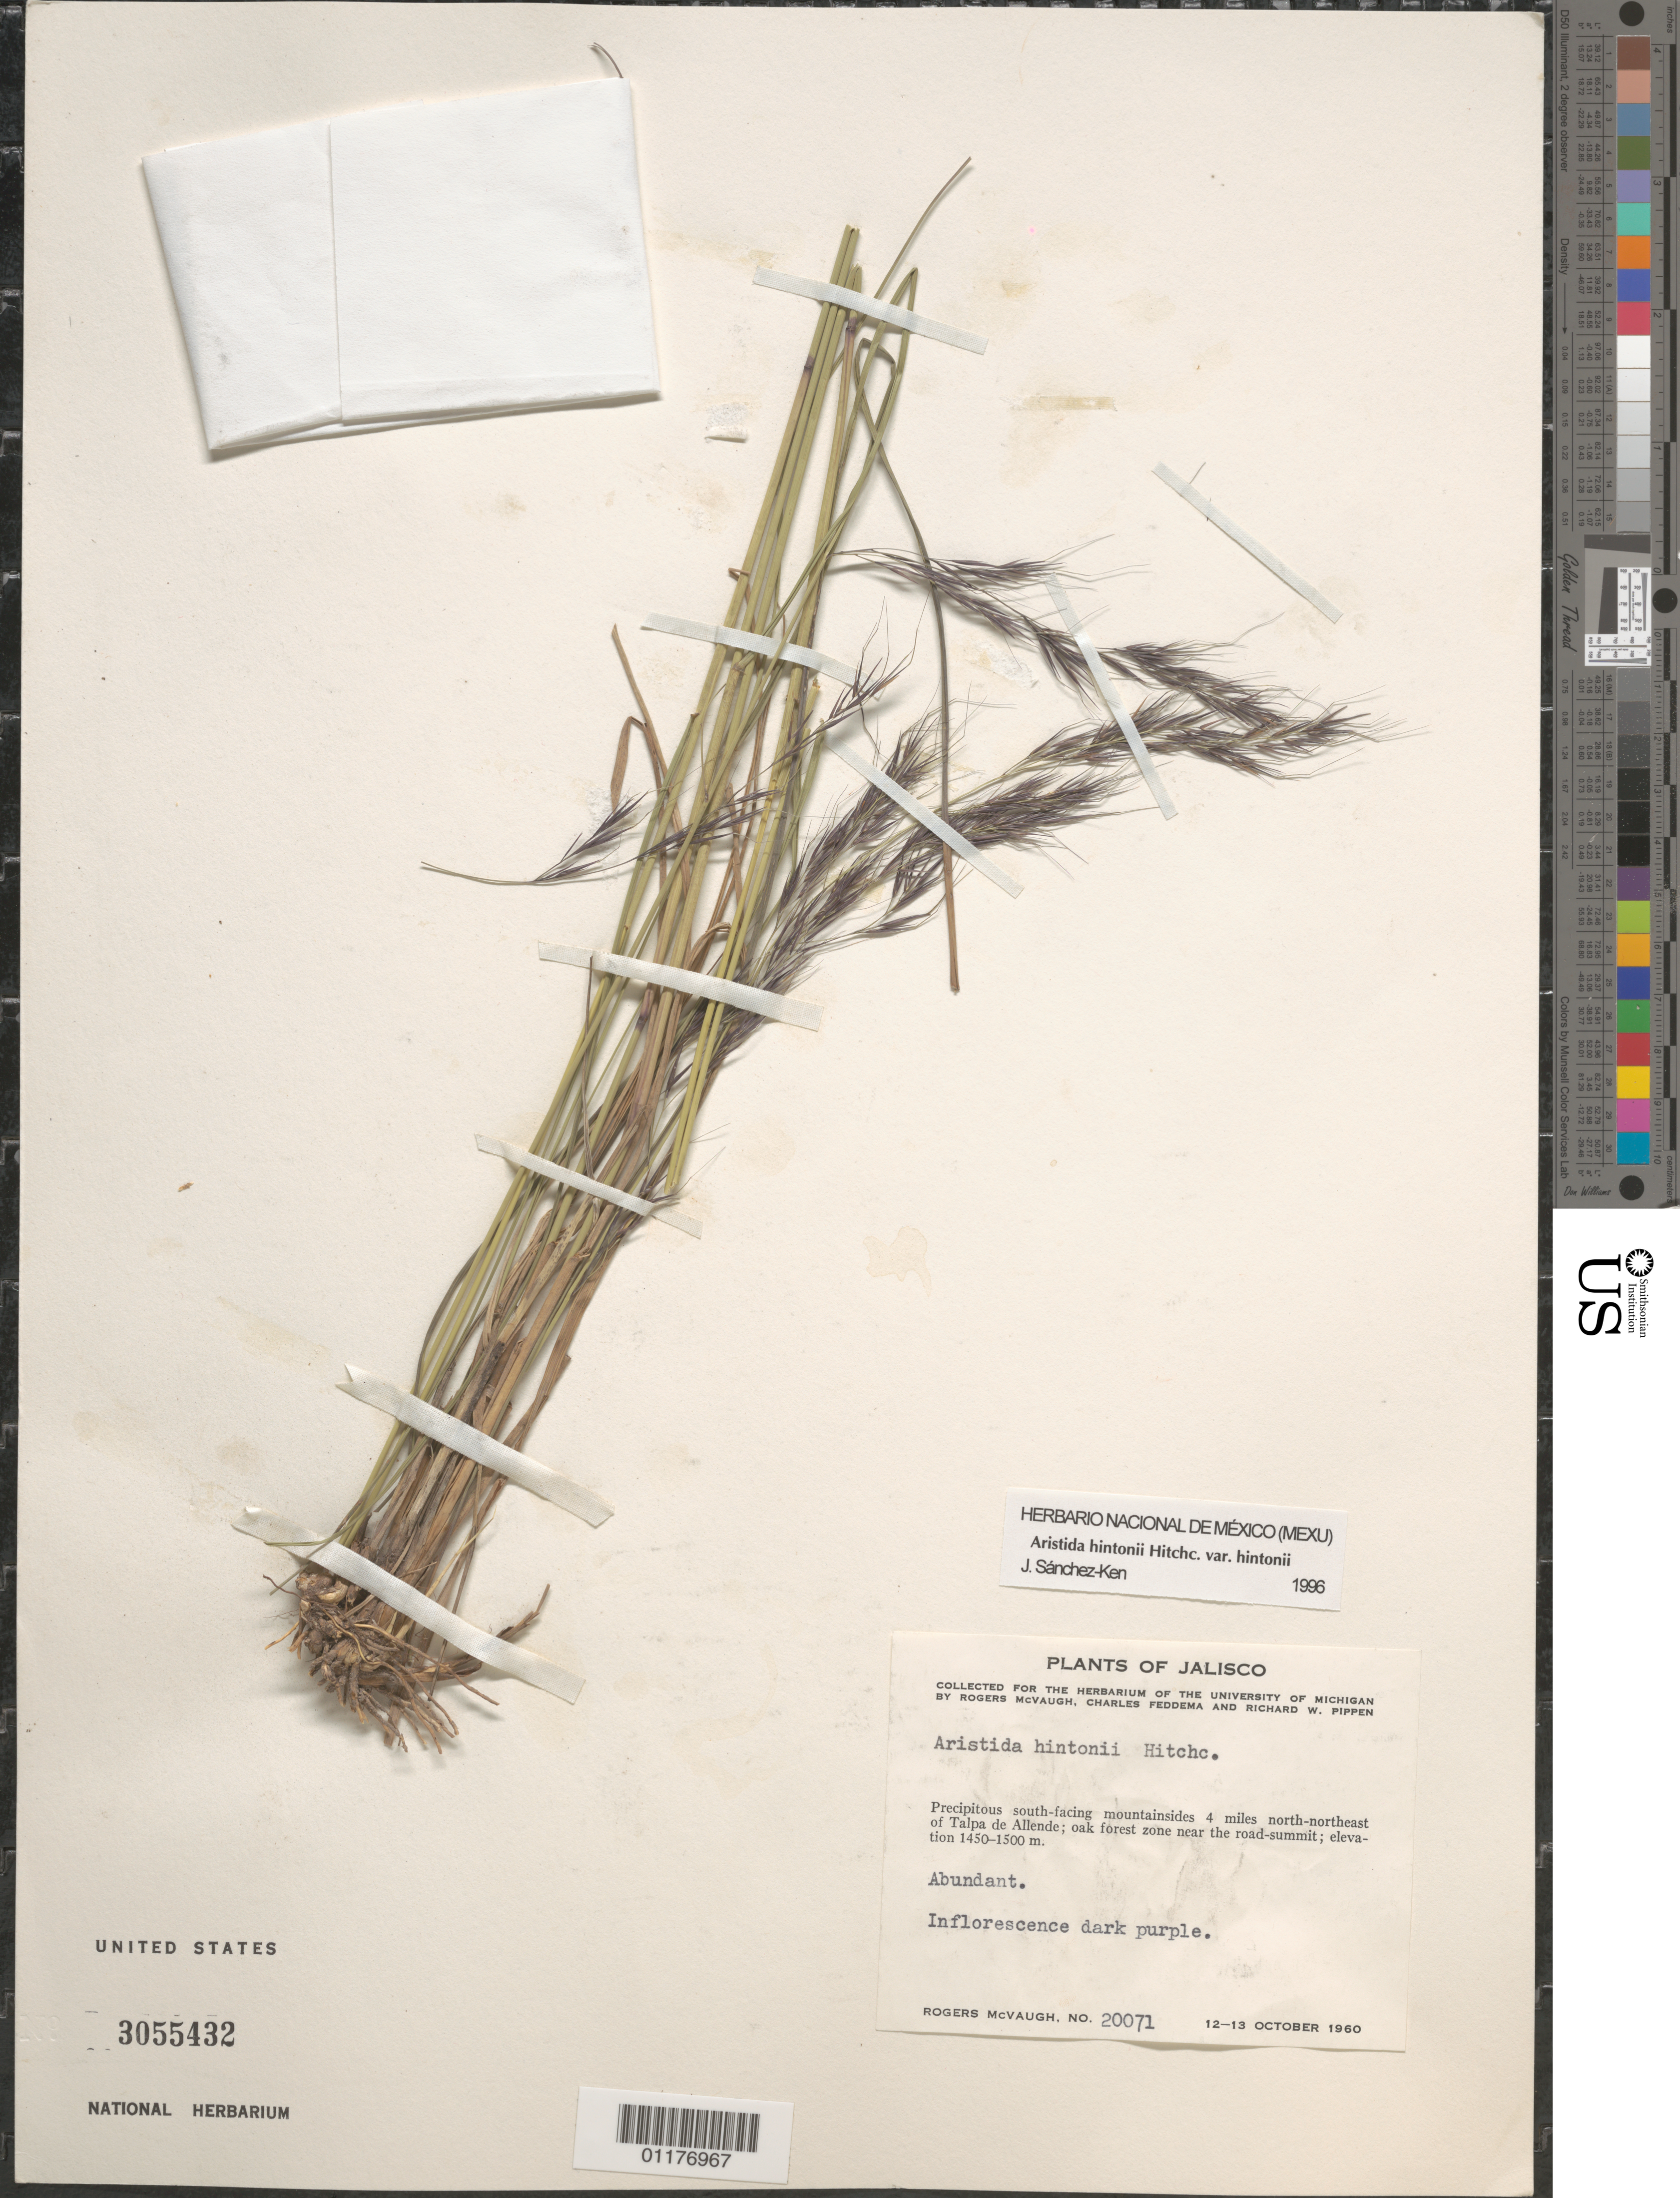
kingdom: Plantae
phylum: Tracheophyta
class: Liliopsida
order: Poales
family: Poaceae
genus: Aristida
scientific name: Aristida hintonii var. hintonii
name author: Hitchc.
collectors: R. McVaugh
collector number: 20071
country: Mexico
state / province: Jalisco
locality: NNE of Talpa de Allende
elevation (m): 1450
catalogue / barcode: US 305432